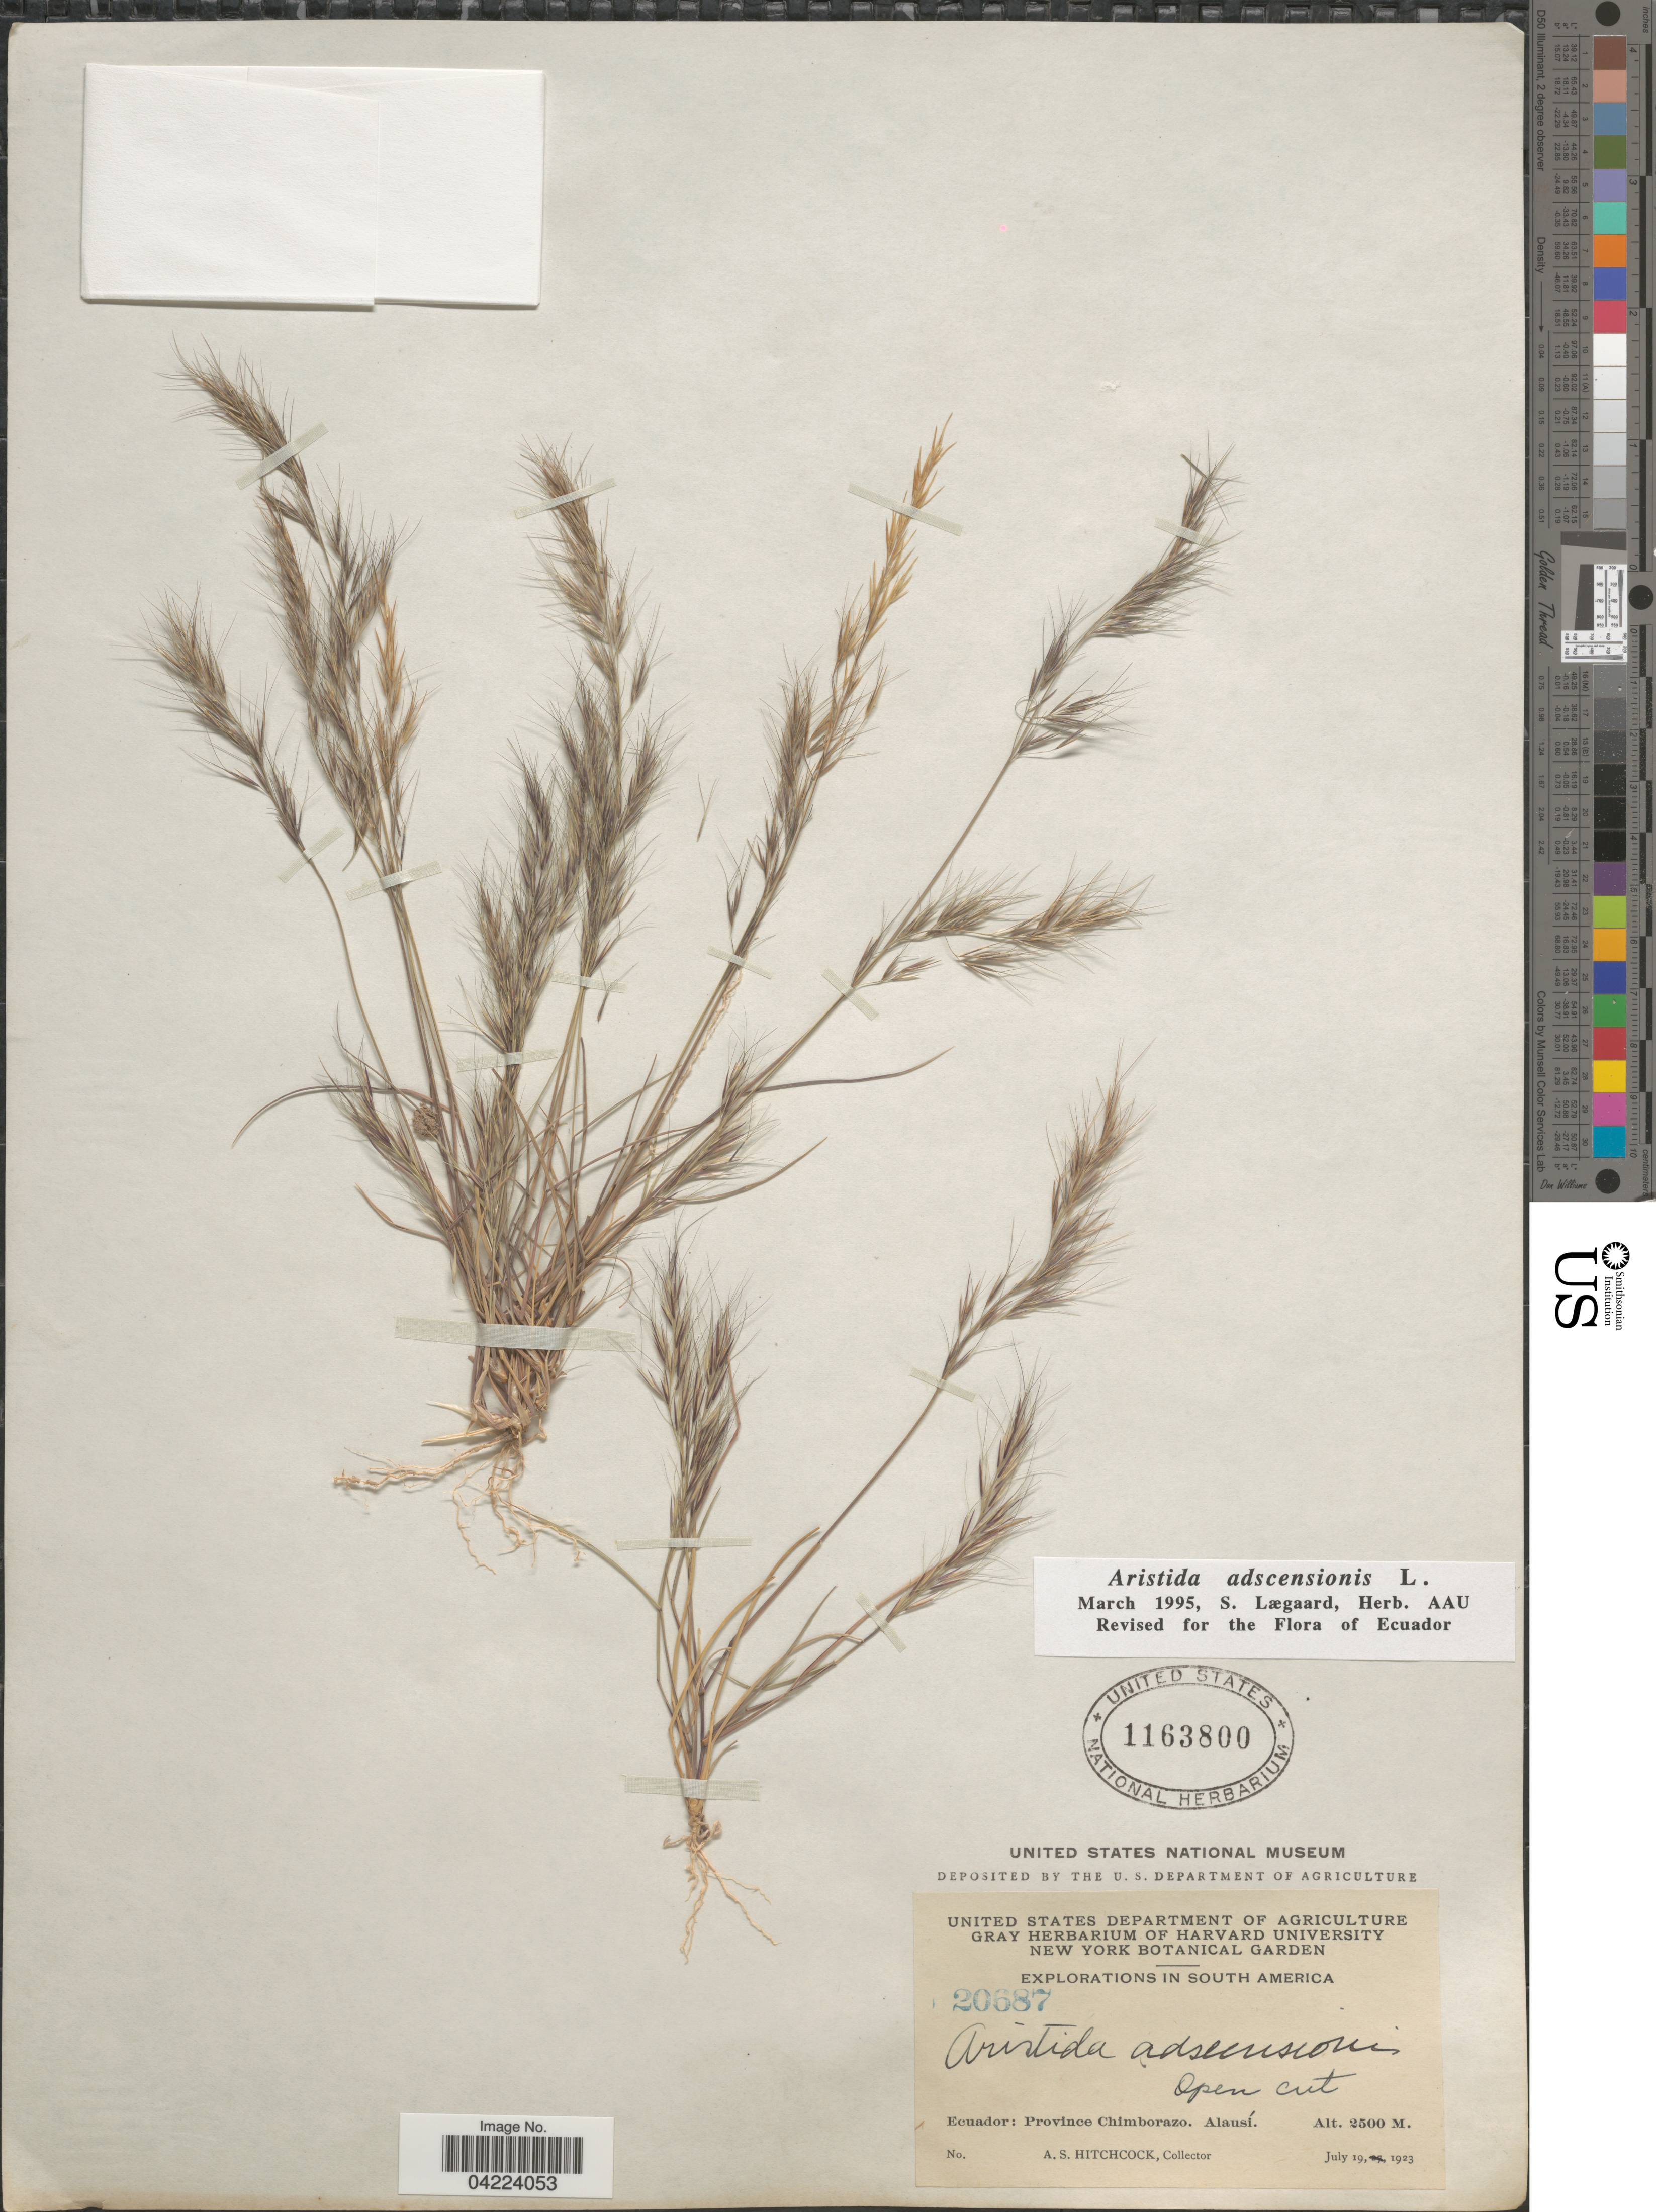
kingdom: Plantae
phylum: Tracheophyta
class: Liliopsida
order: Poales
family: Poaceae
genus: Aristida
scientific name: Aristida adscensionis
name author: L.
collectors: A. S. Hitchcock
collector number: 20687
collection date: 1923-07-19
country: Ecuador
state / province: Chimborazo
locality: Explorations in South America. Alausí.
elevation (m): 2500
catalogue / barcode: US 1163800